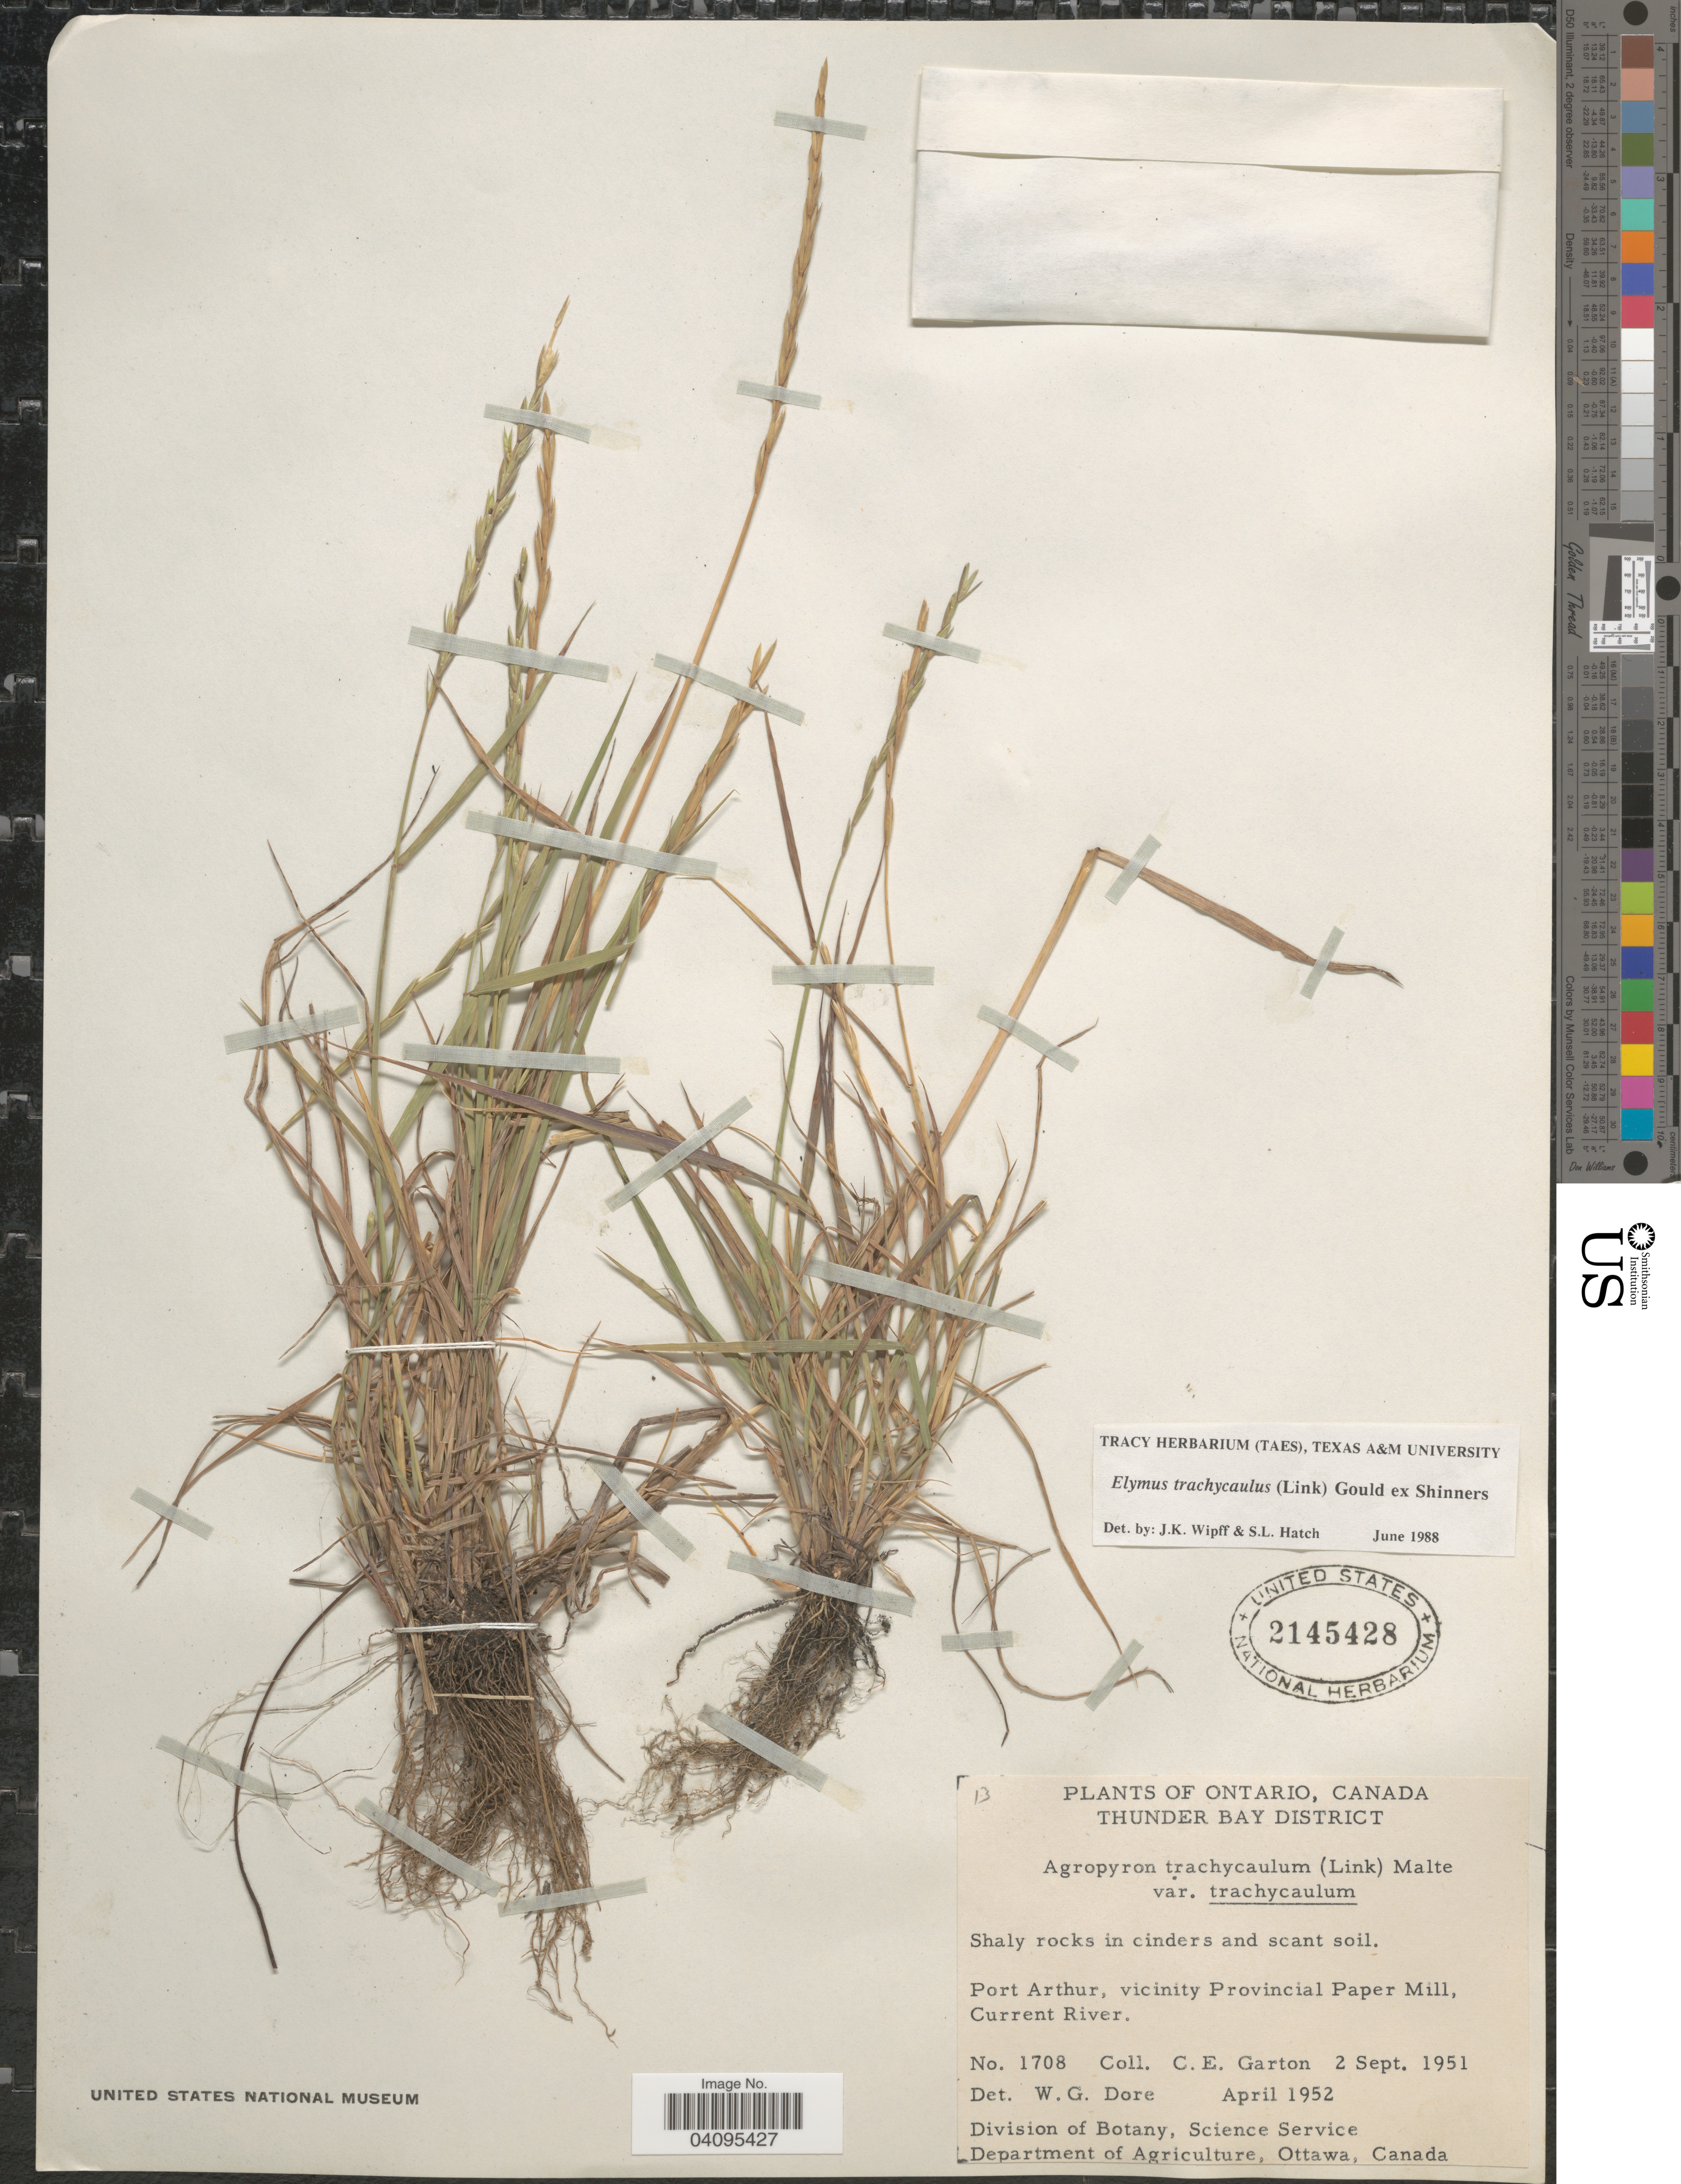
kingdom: Plantae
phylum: Tracheophyta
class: Liliopsida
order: Poales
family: Poaceae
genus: Elymus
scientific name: Elymus trachycaulus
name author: (Link) Gould ex Shinners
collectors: C. E. Garton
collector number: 1708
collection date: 1951-09-02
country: Canada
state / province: Ontario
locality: Thunder Bay District. Shaly rocks in cinders and scant soil. Port Arthur, vicinity Provincial Paper Mill, Current River.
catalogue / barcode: US 2145428